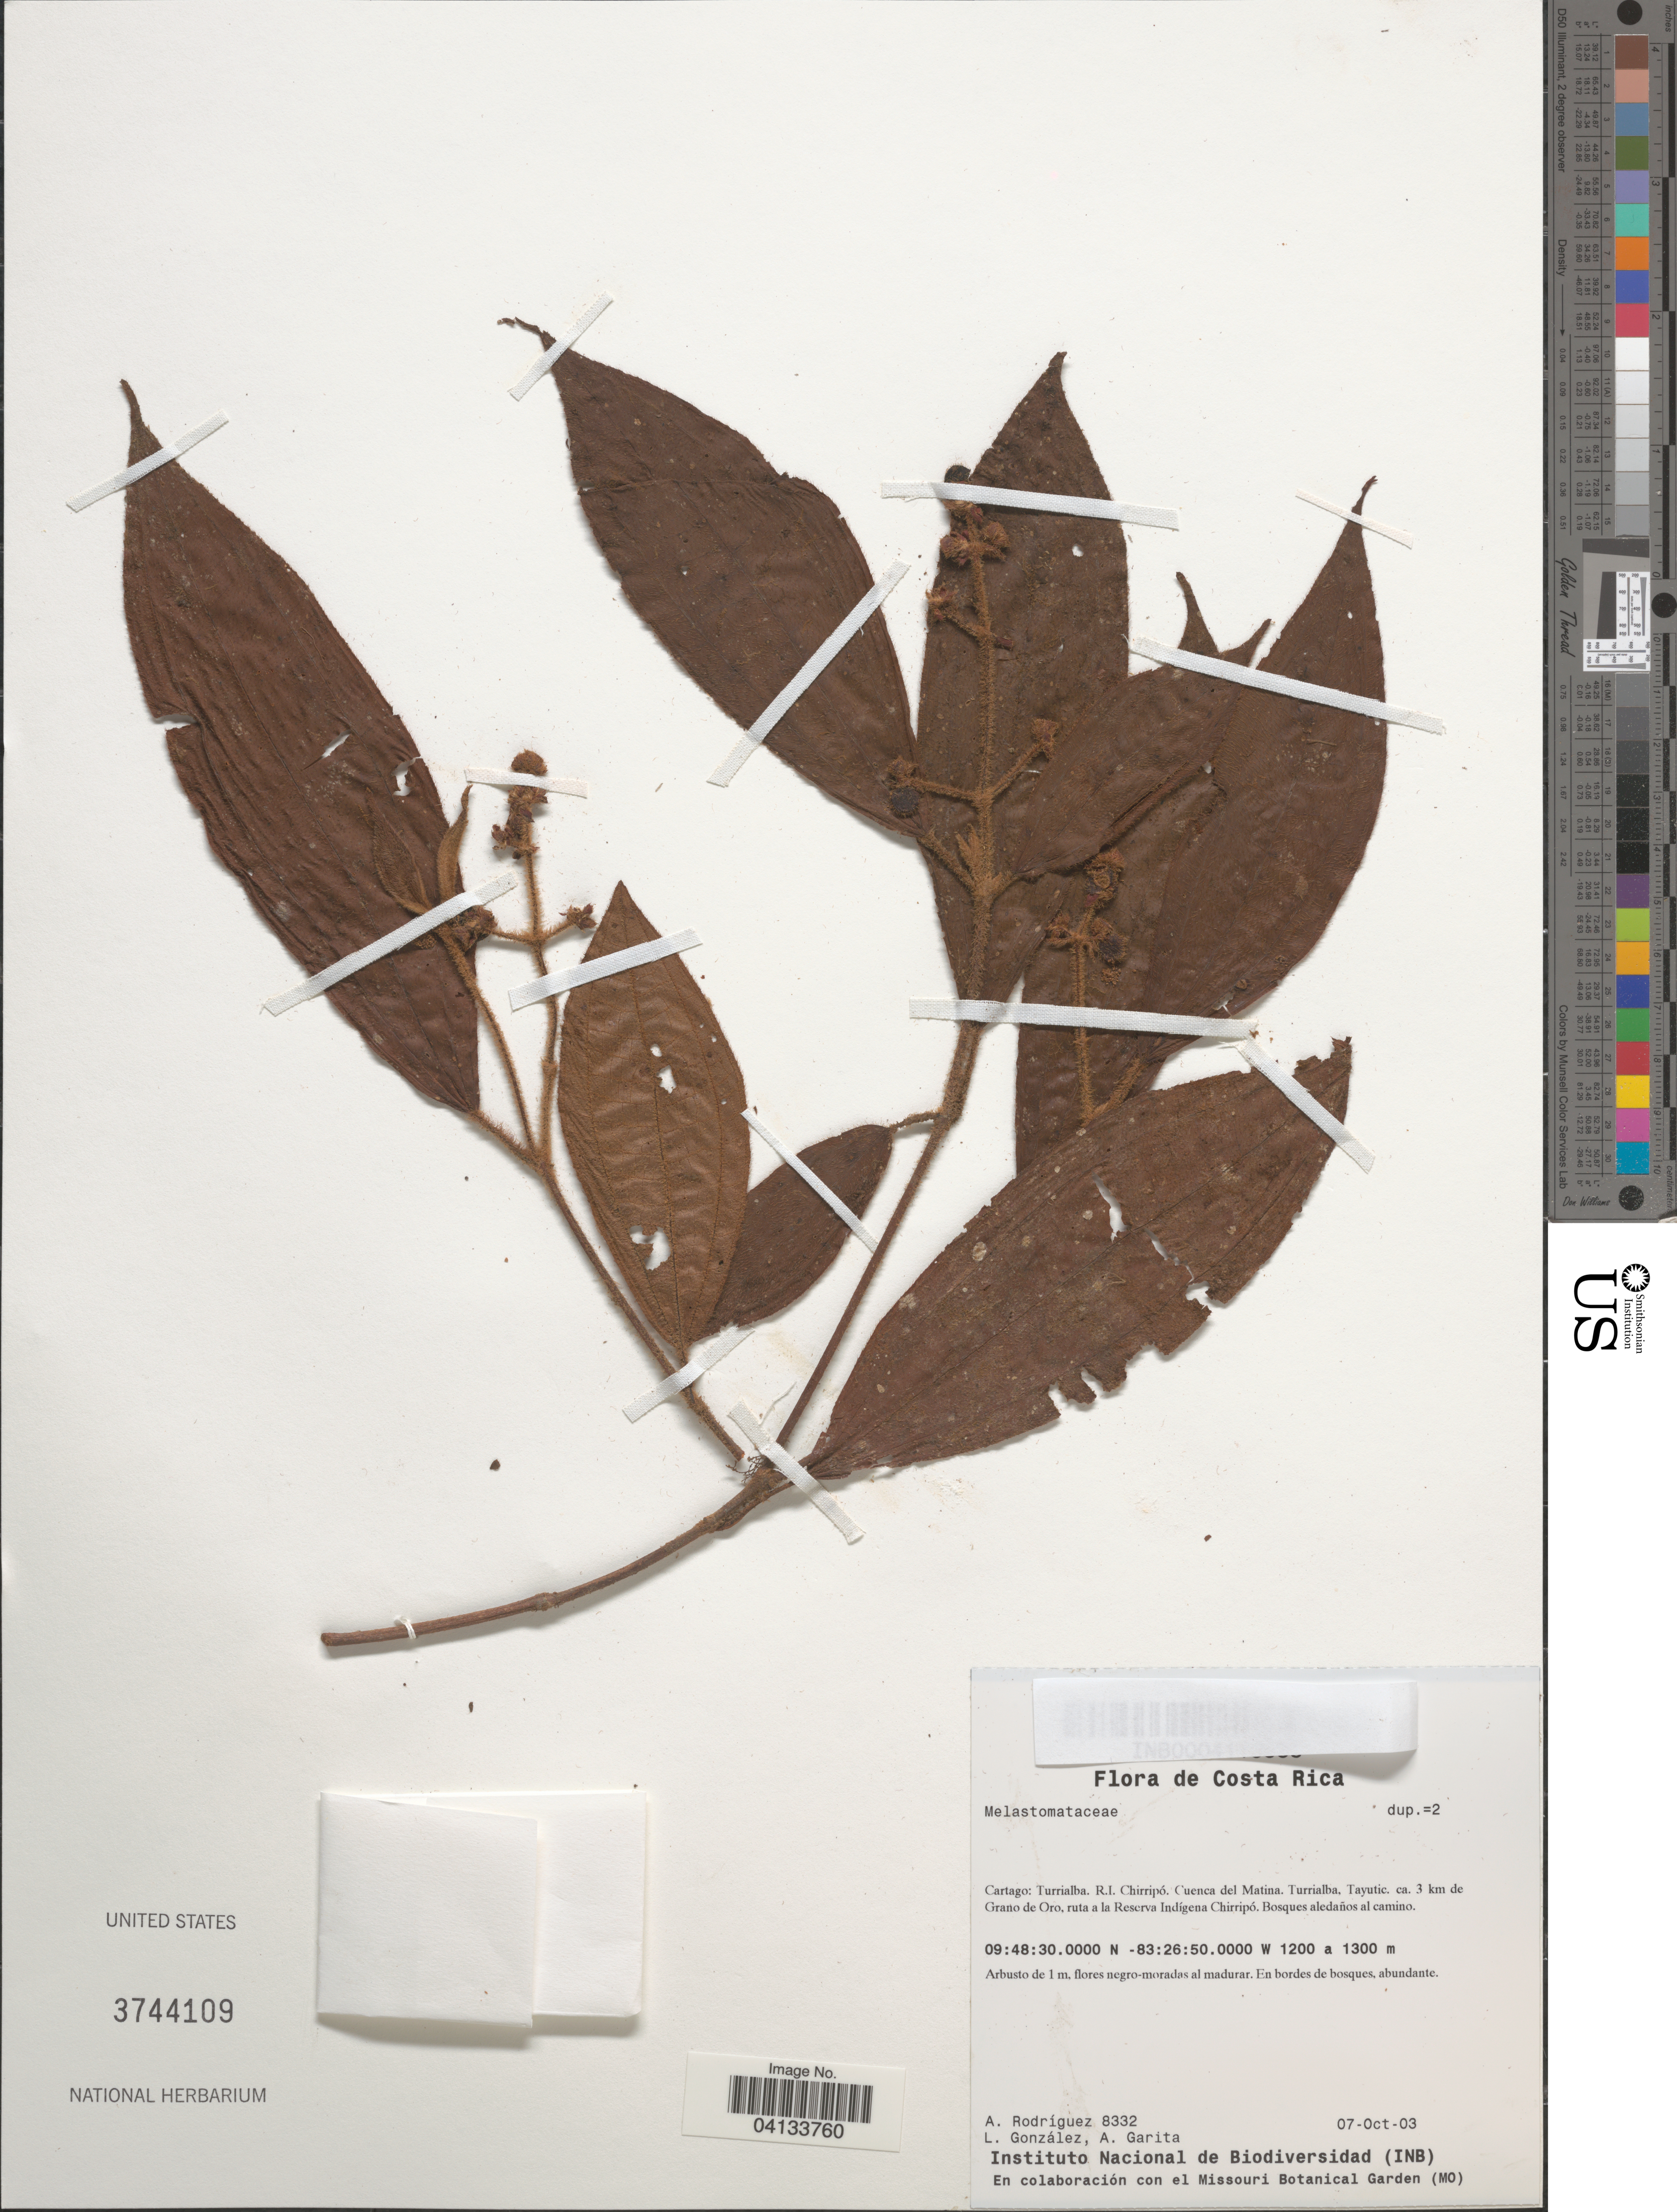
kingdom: Plantae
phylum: Tracheophyta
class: Magnoliopsida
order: Myrtales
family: Melastomataceae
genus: Miconia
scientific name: Miconia sp.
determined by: Michelangeli, F. A.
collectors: A. Rodríguez, L. Gonzalez & A. Garita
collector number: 8332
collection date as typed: Transcribed d/m/y: 7/10/3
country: Costa Rica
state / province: Cartago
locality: Turrialba. R.I. Chirripó. Cuenca del Matina. Turrialba, Tayutic. ca. 3 km de Grano de Oro, ruta a la Reserva Indígena Chirripó.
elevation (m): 1200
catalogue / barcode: US 3744109